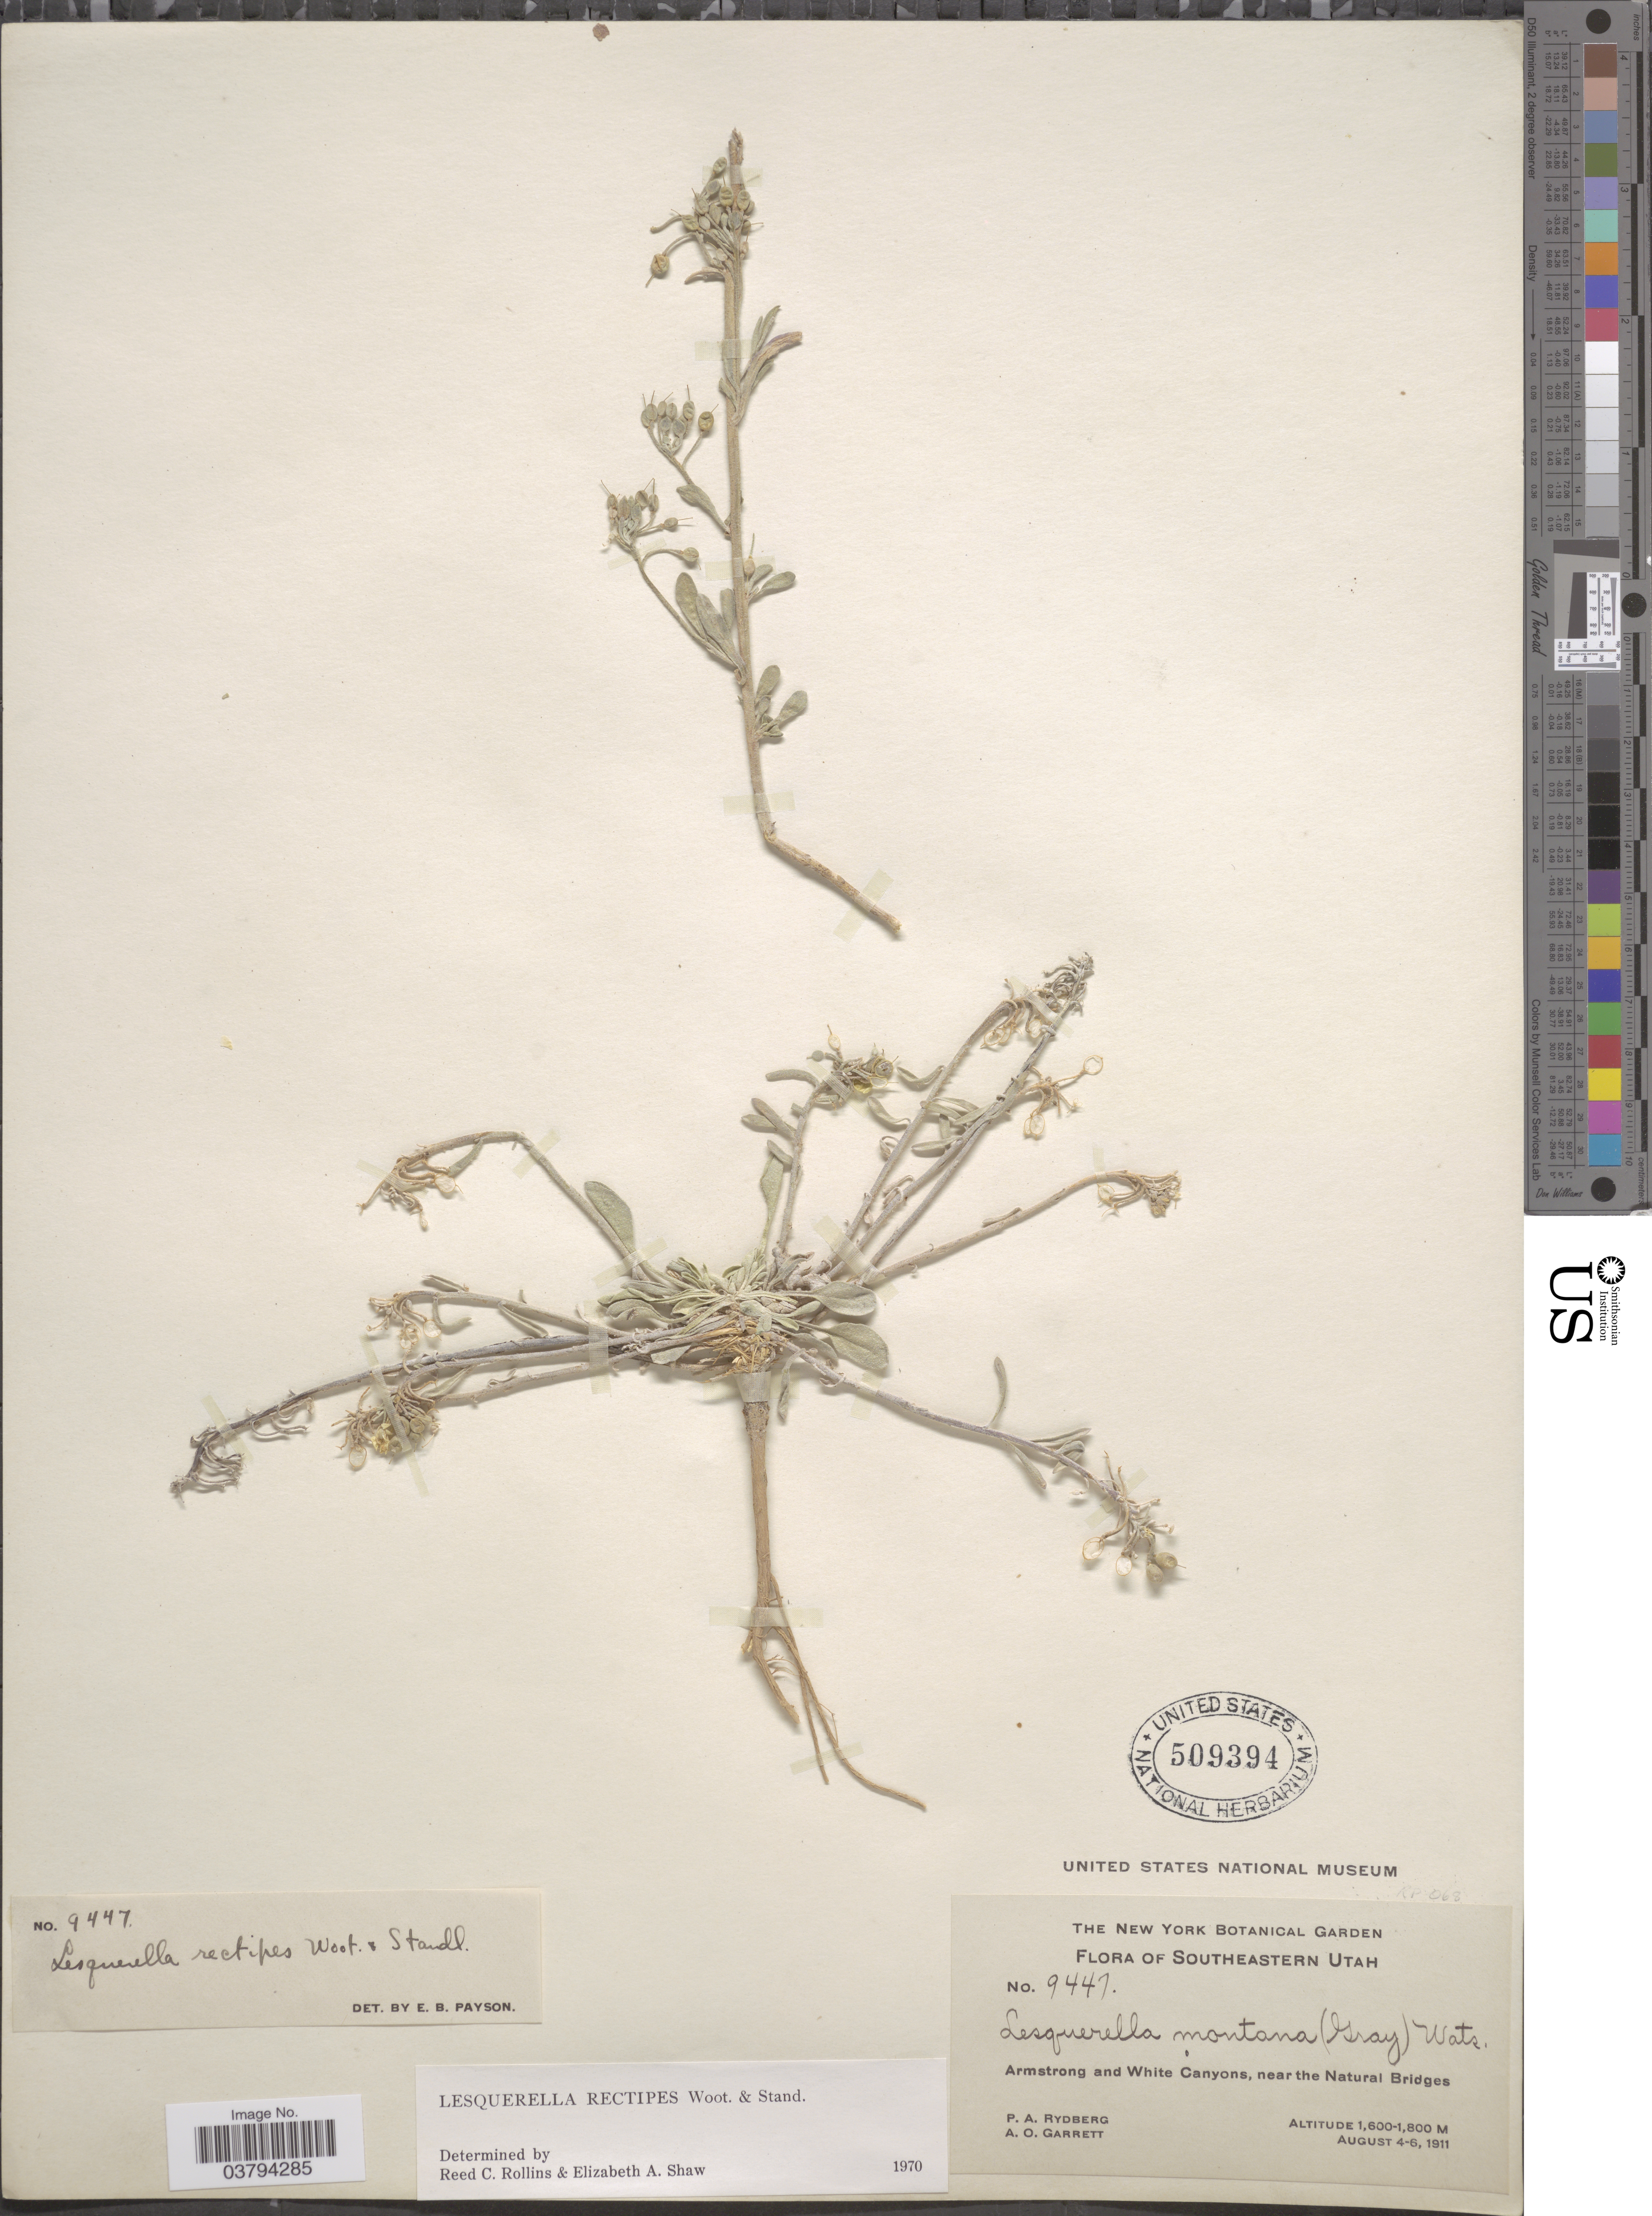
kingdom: Plantae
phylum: Tracheophyta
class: Magnoliopsida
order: Brassicales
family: Brassicaceae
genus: Lesquerella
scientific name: Lesquerella rectipes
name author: Wooton & Standl.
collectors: P. A. Rydberg & A. O. Garrett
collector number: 9447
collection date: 1911-08-04/1911-08-06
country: United States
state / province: Utah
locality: Southeastern Utah. Armstrong and White Canyons, near the Natural Bridges.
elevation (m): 1600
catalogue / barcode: US 509394